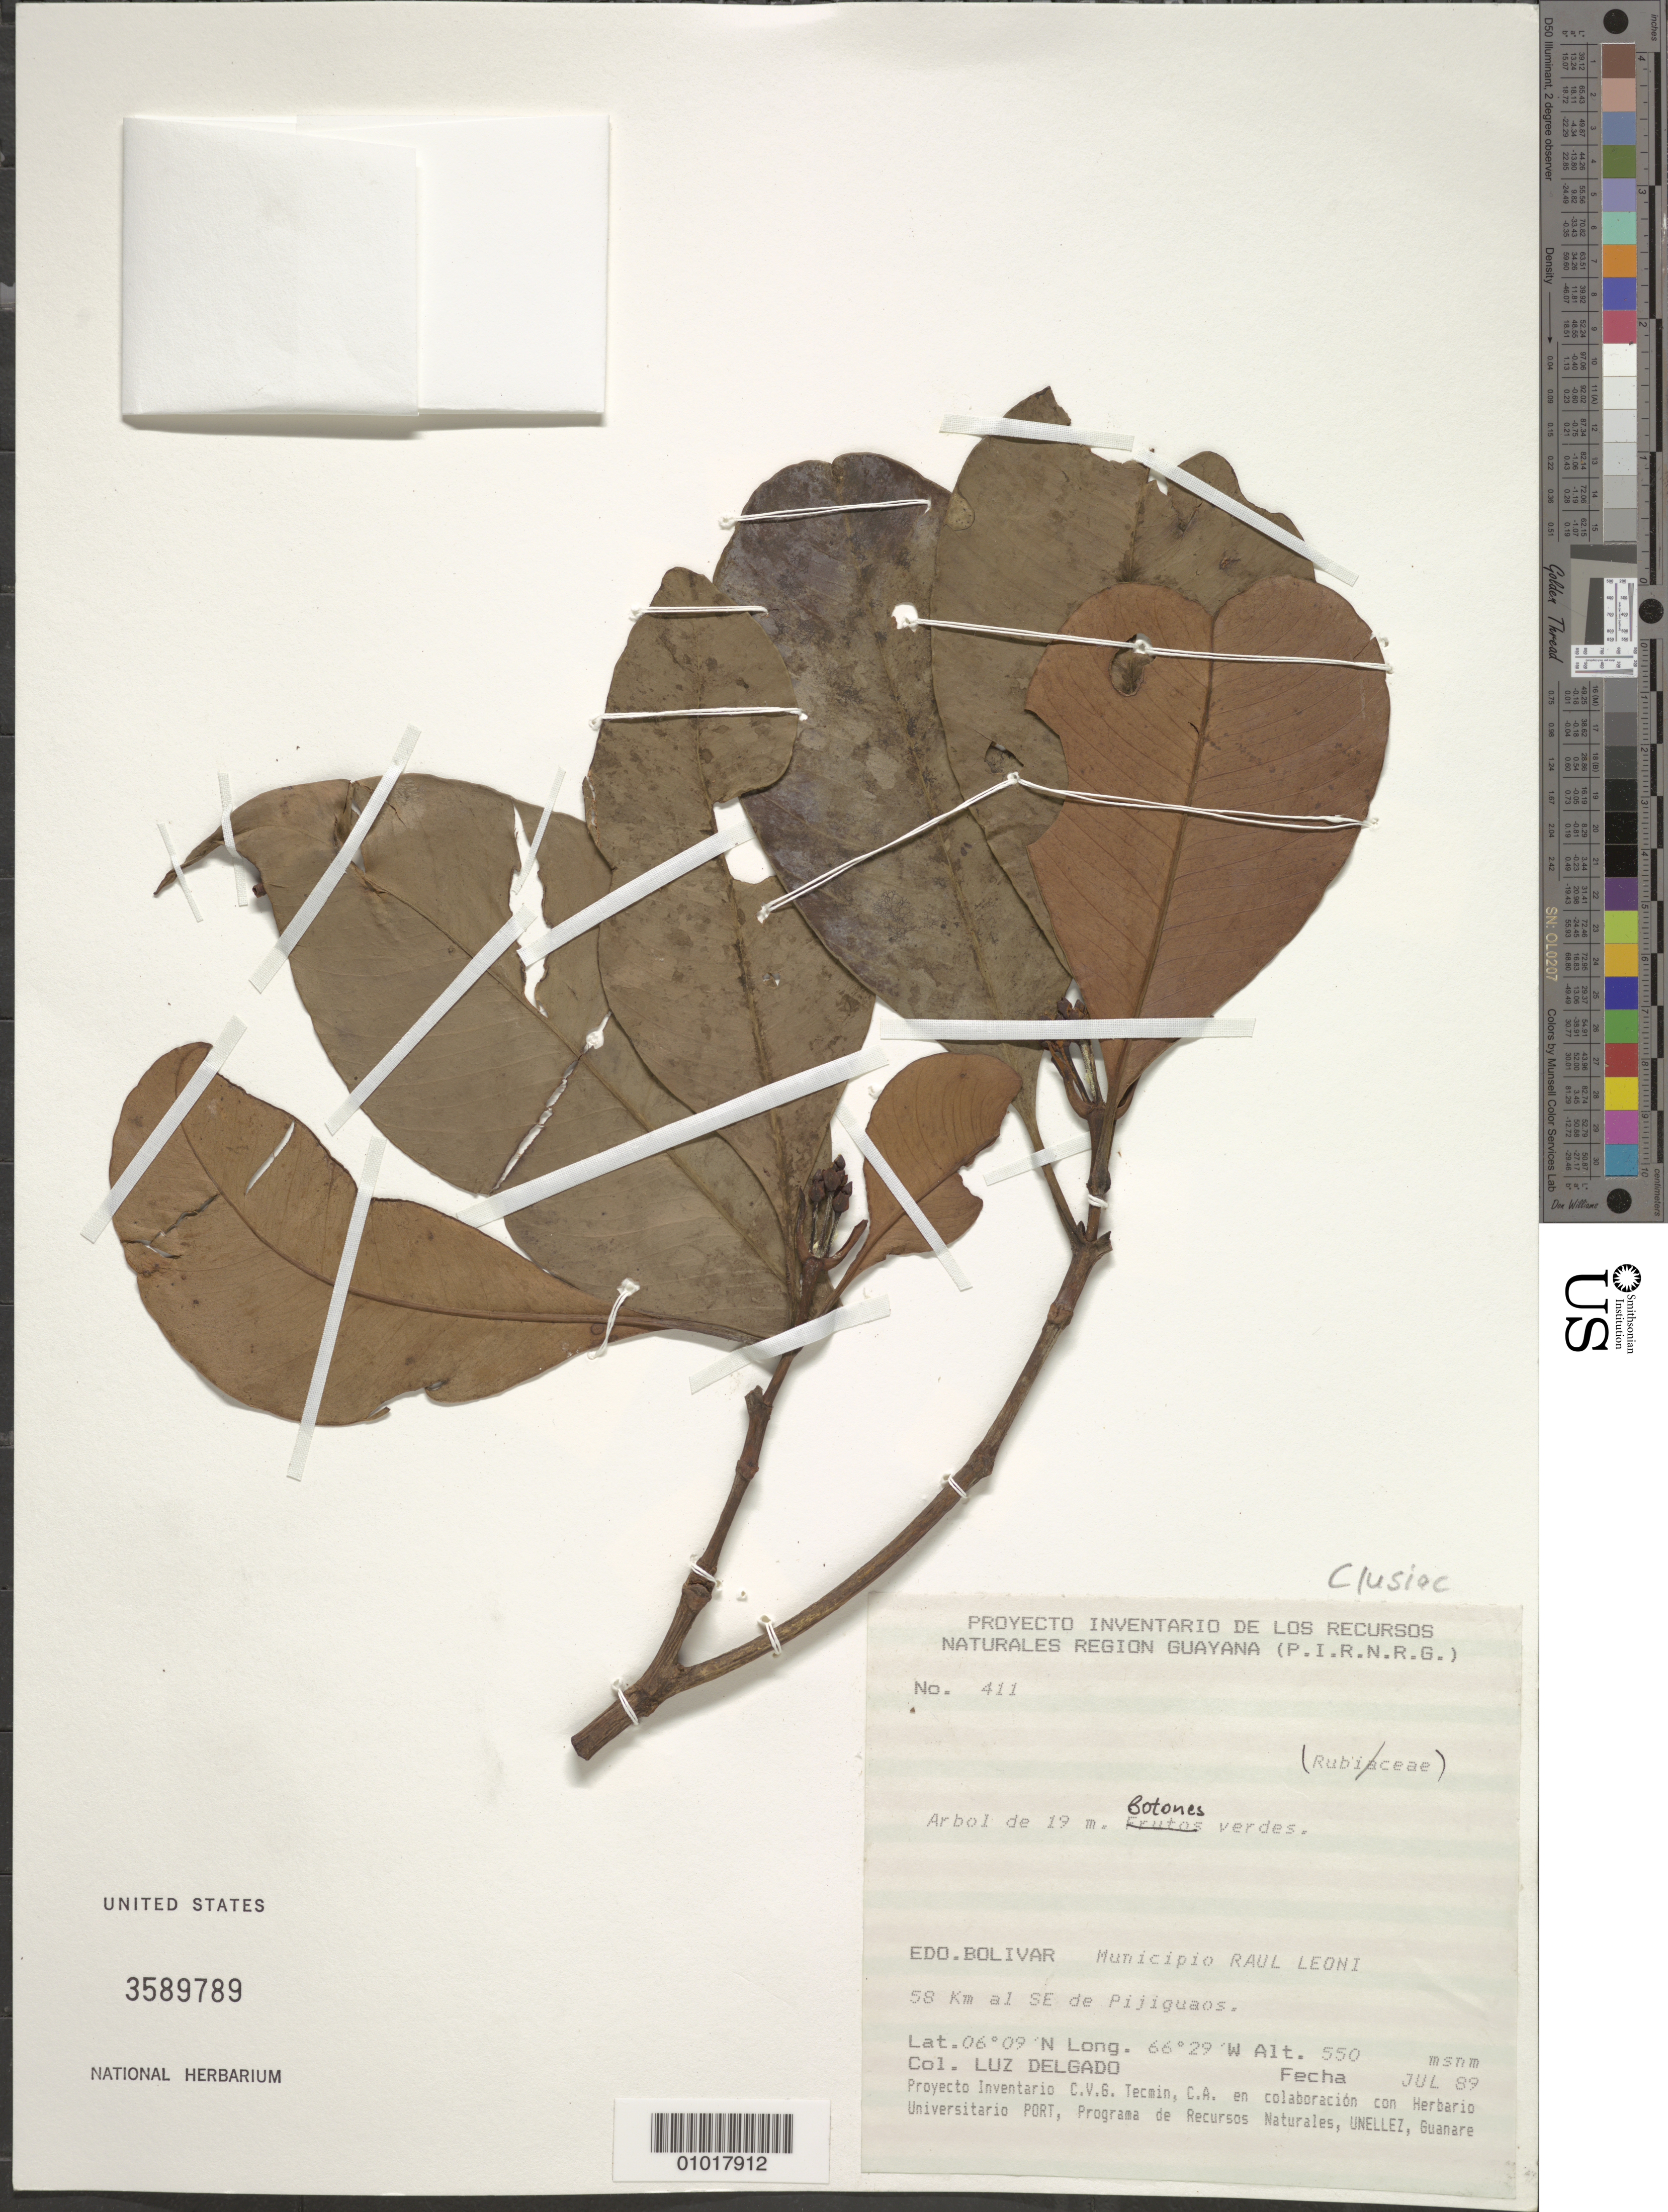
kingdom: Plantae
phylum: Tracheophyta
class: Magnoliopsida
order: Malpighiales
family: Clusiaceae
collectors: L. Delgado V.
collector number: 411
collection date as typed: Jul-89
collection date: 1989-07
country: Venezuela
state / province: Bolívar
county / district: Angostura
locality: Munc: Raúl Leoni [=Angostura]., 58 km al SE de Pijiguaos.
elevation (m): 550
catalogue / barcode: US 3589789